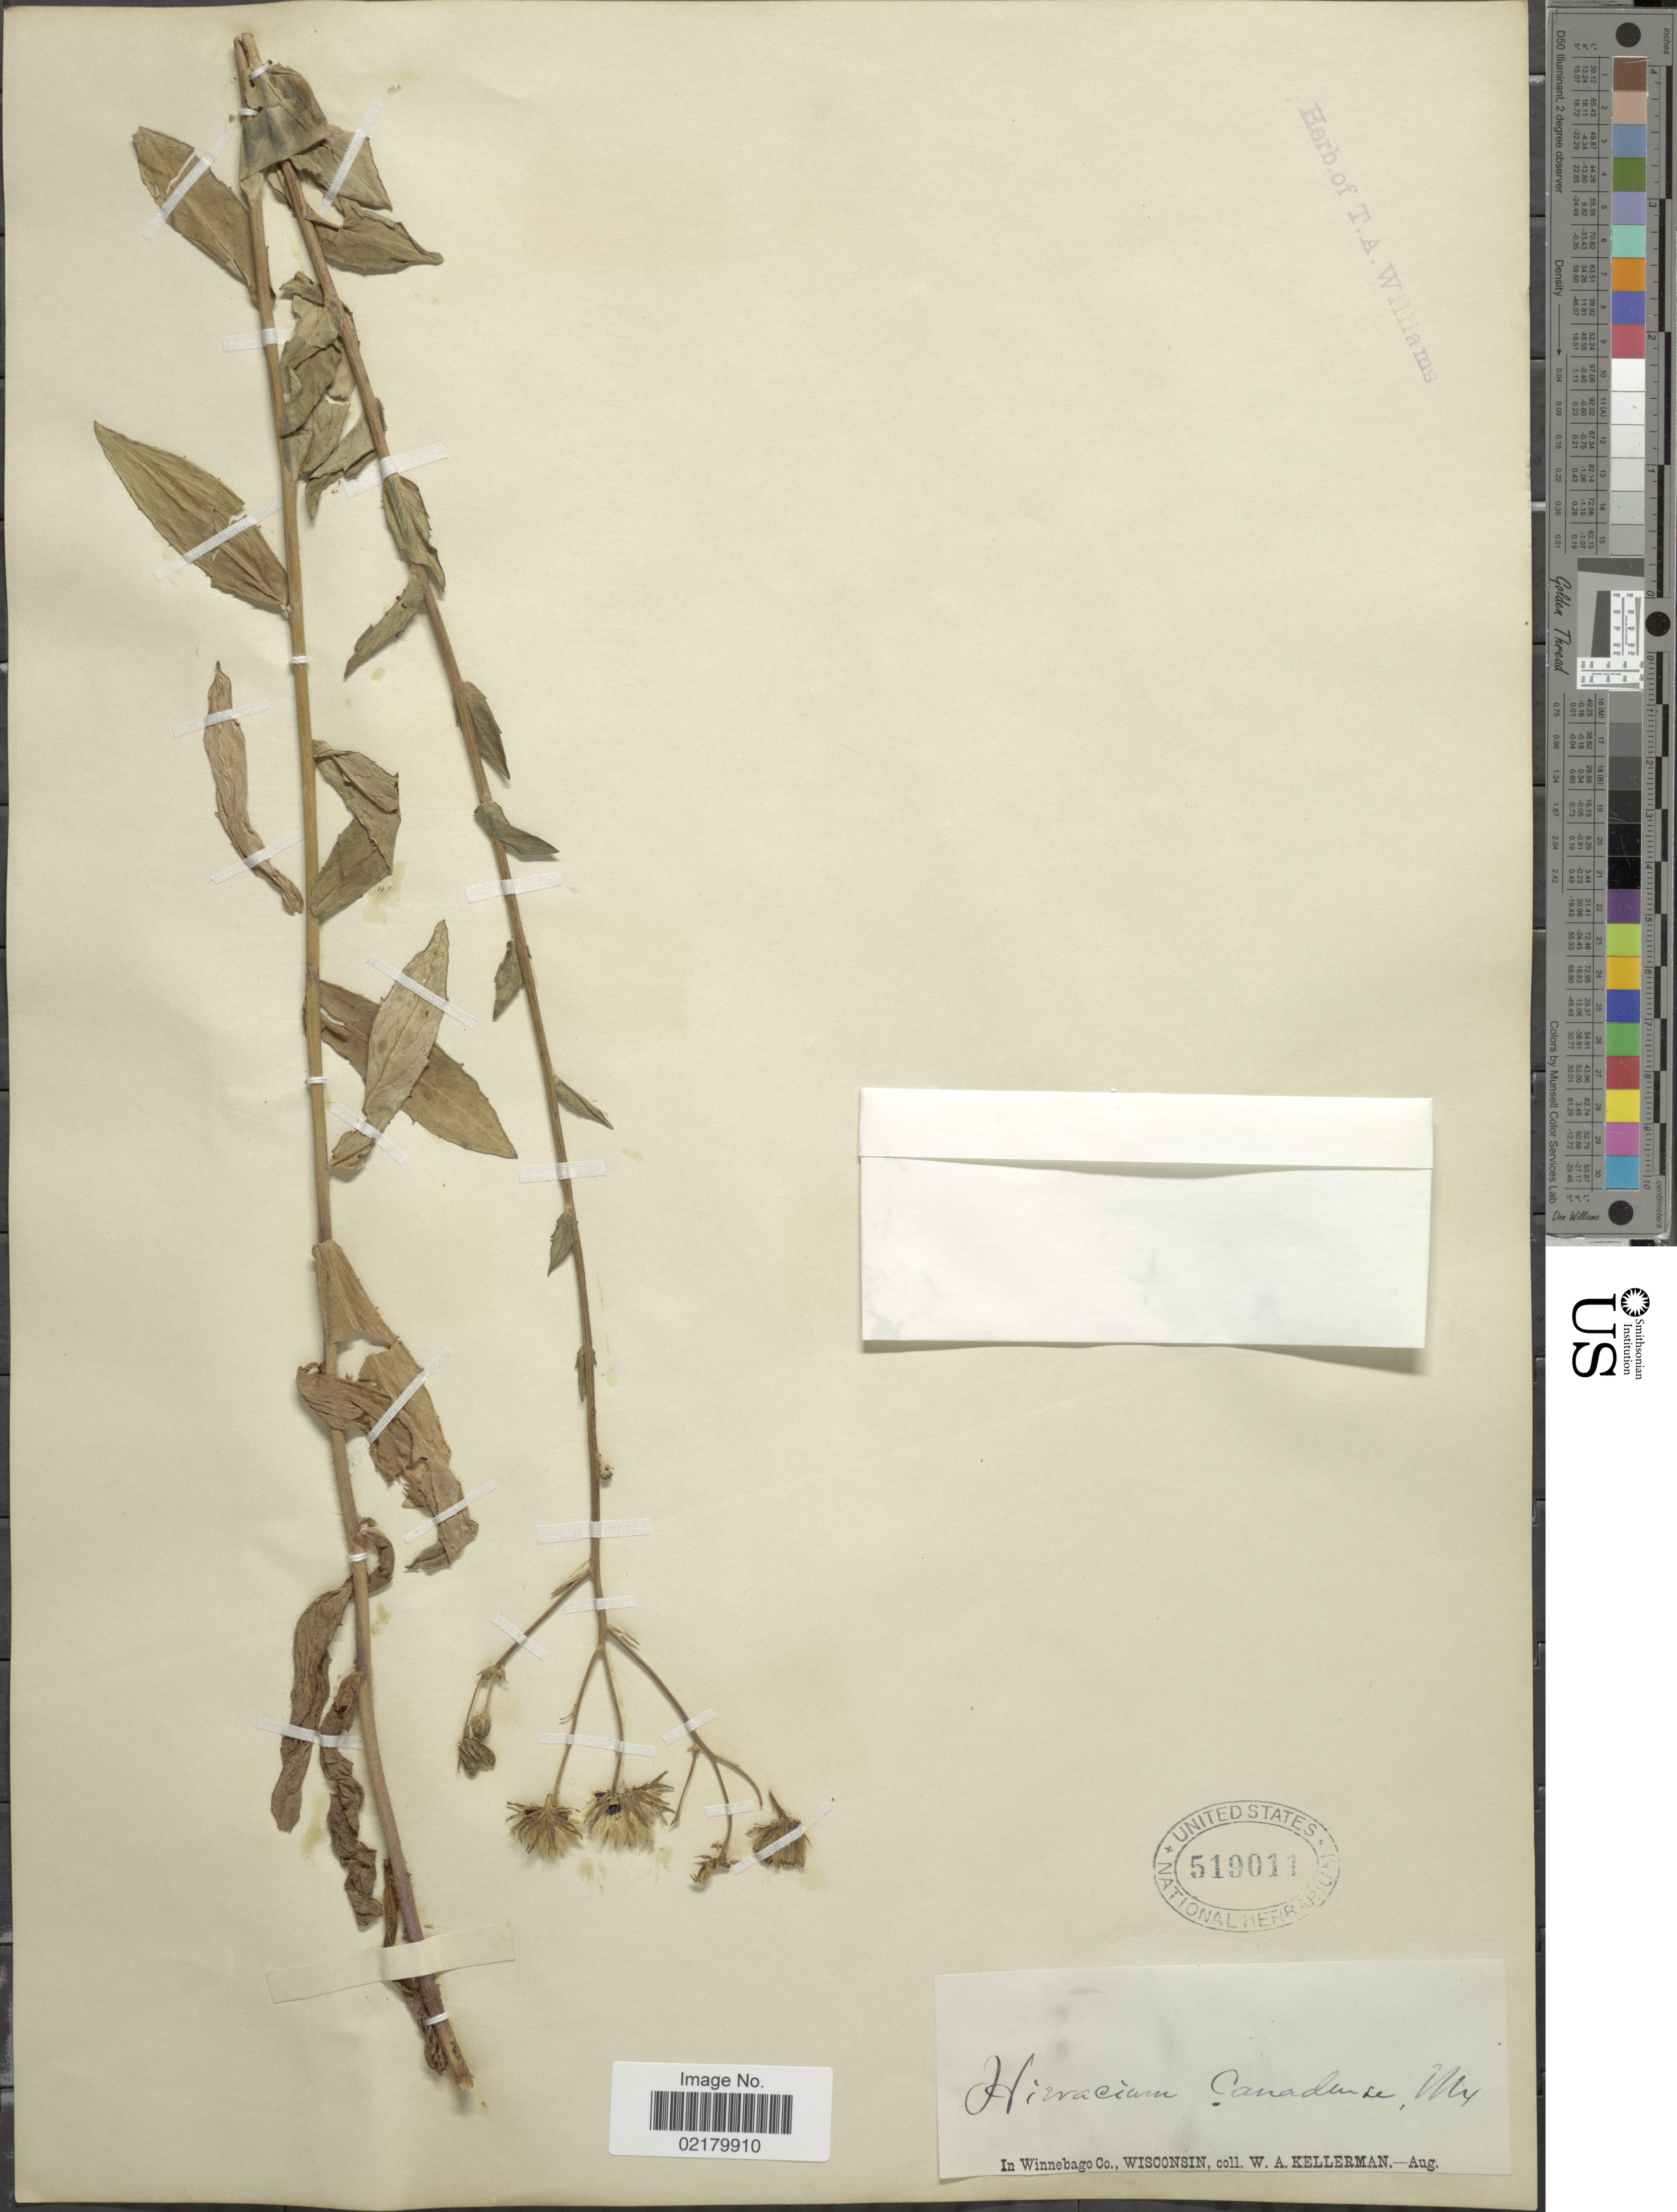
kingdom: Plantae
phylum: Tracheophyta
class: Magnoliopsida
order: Asterales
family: Asteraceae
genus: Hieracium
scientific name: Hieracium canadense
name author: Michx.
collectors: W. Kellerman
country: United States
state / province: Wisconsin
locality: In Winnebago Co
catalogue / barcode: US 519011